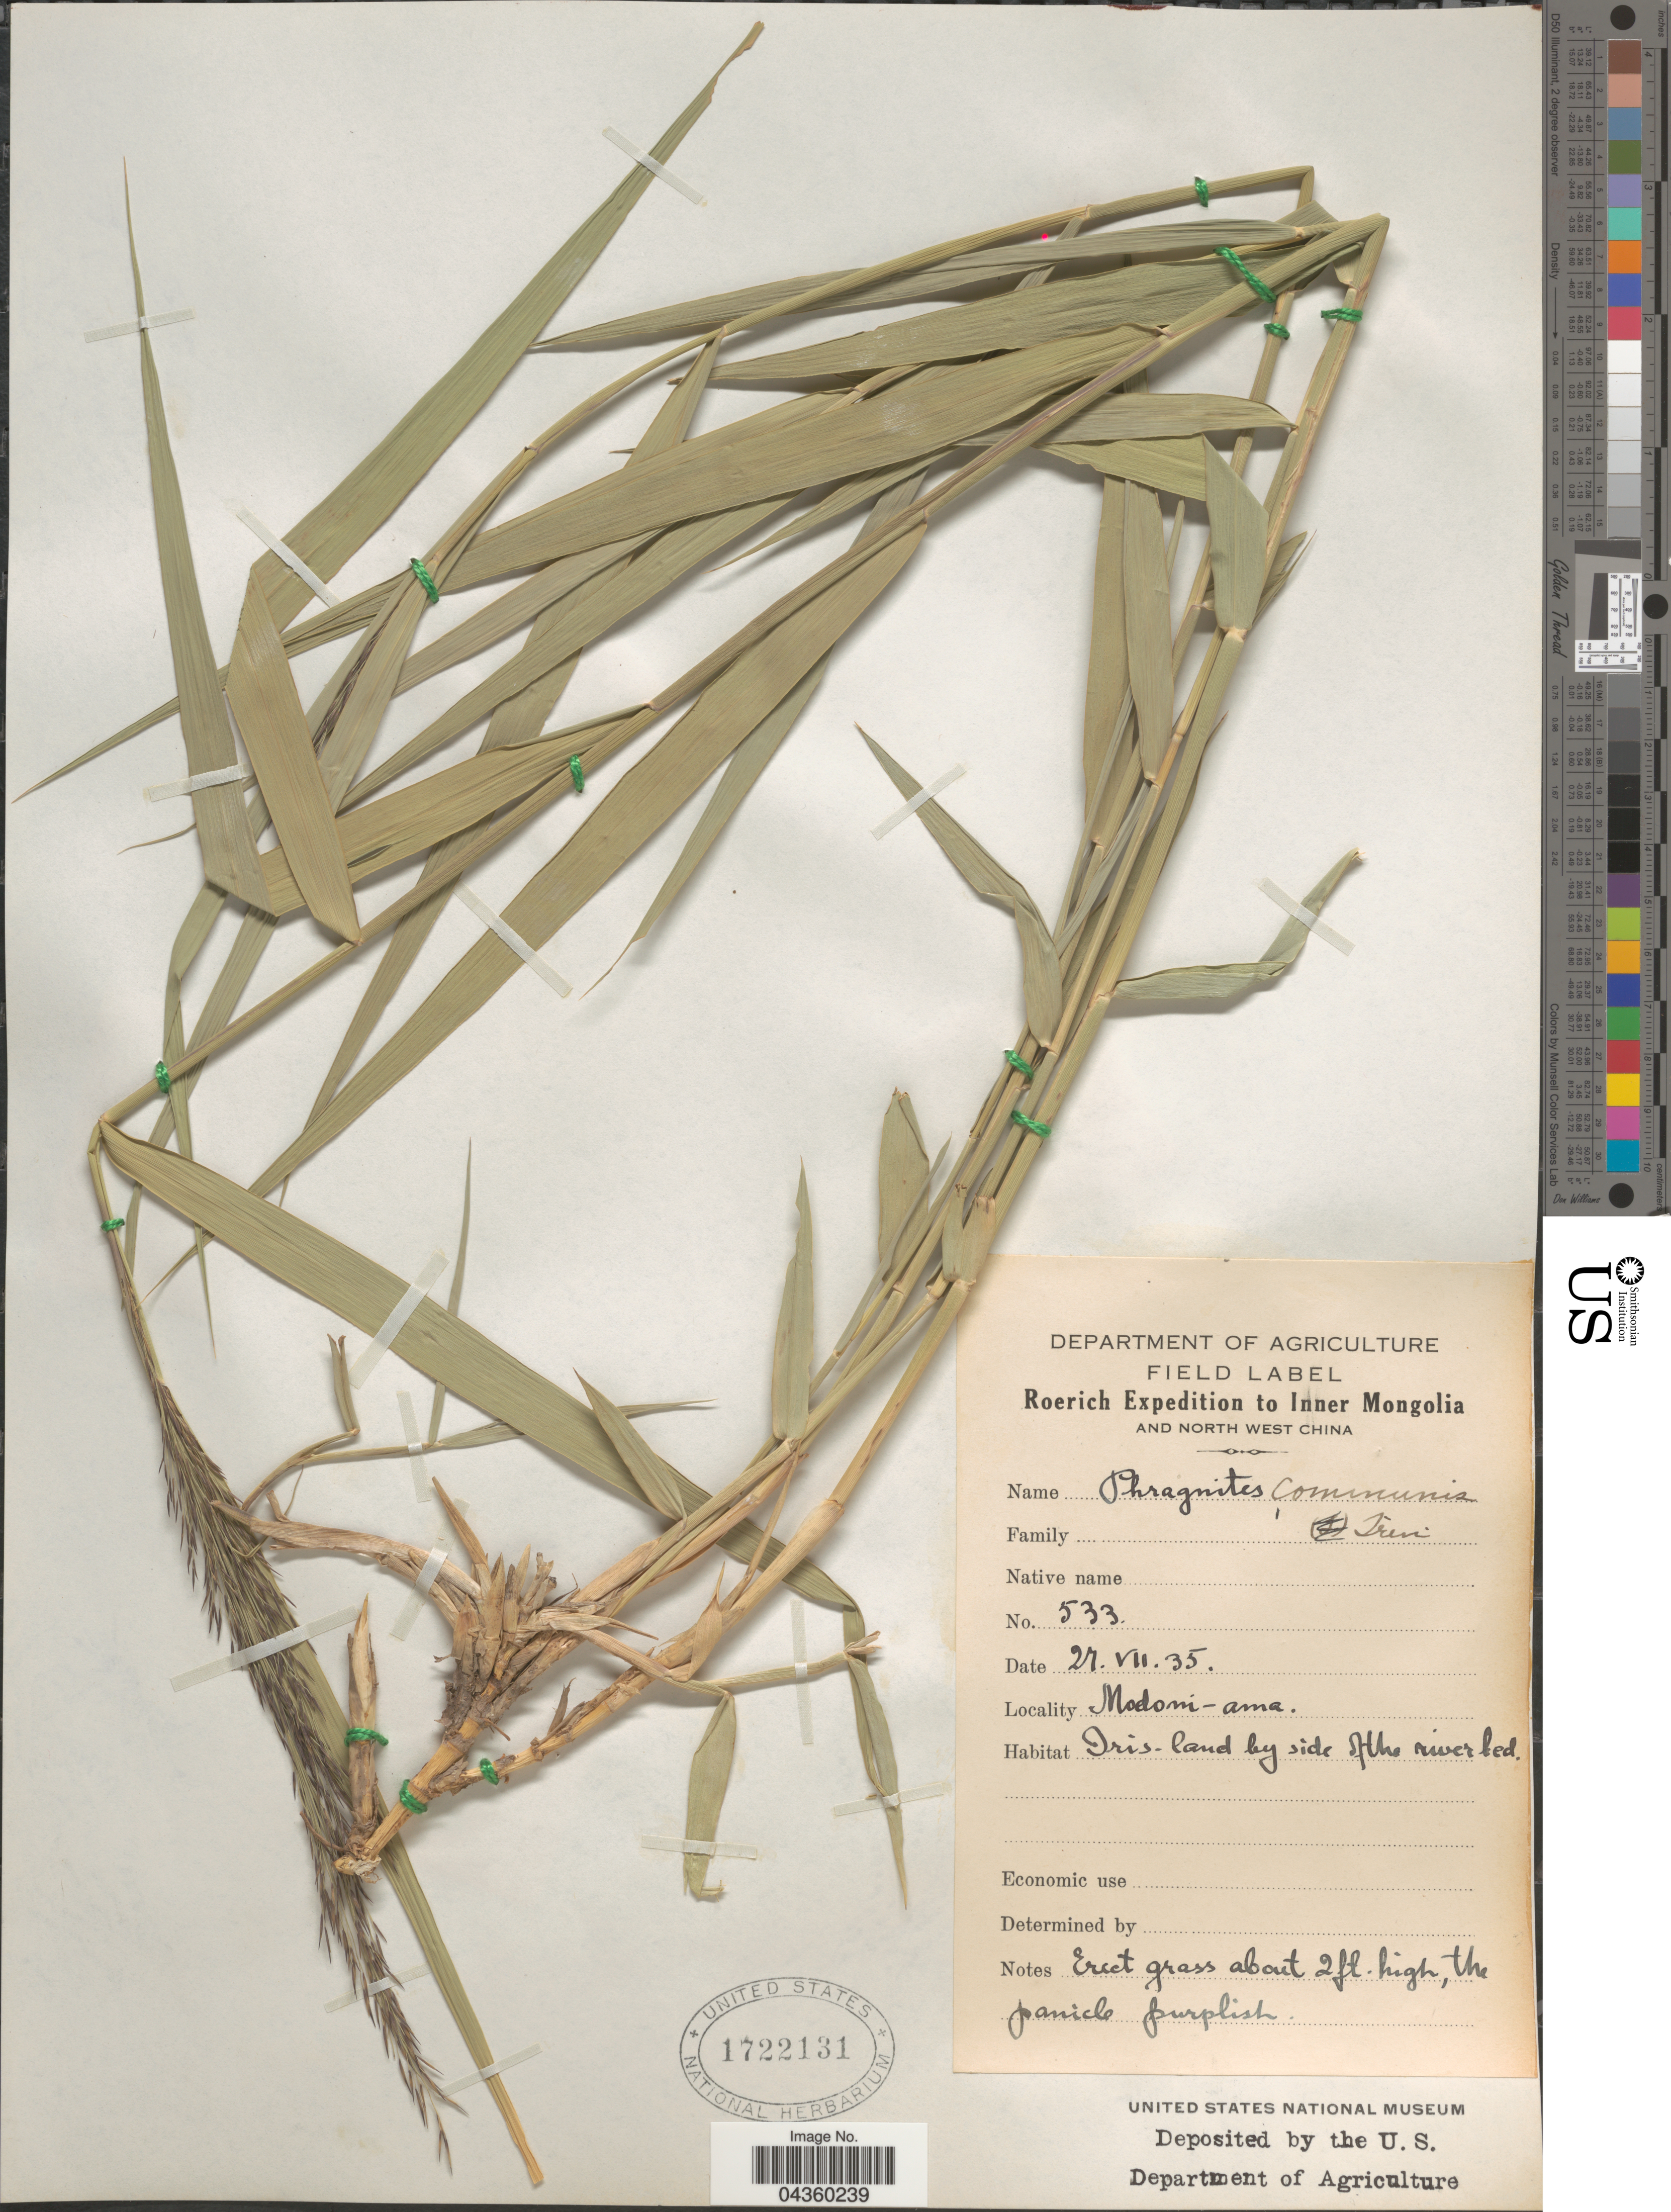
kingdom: Plantae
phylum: Tracheophyta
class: Liliopsida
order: Poales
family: Poaceae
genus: Phragmites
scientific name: Phragmites australis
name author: (Cav.) Trin. ex Steud.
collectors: Roerich Expedition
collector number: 533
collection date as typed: Transcribed d/m/y: 27/7/35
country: China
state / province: Nei Monggol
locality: Inner Mongolia and North West China. Modoni-ama.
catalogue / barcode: US 1722131